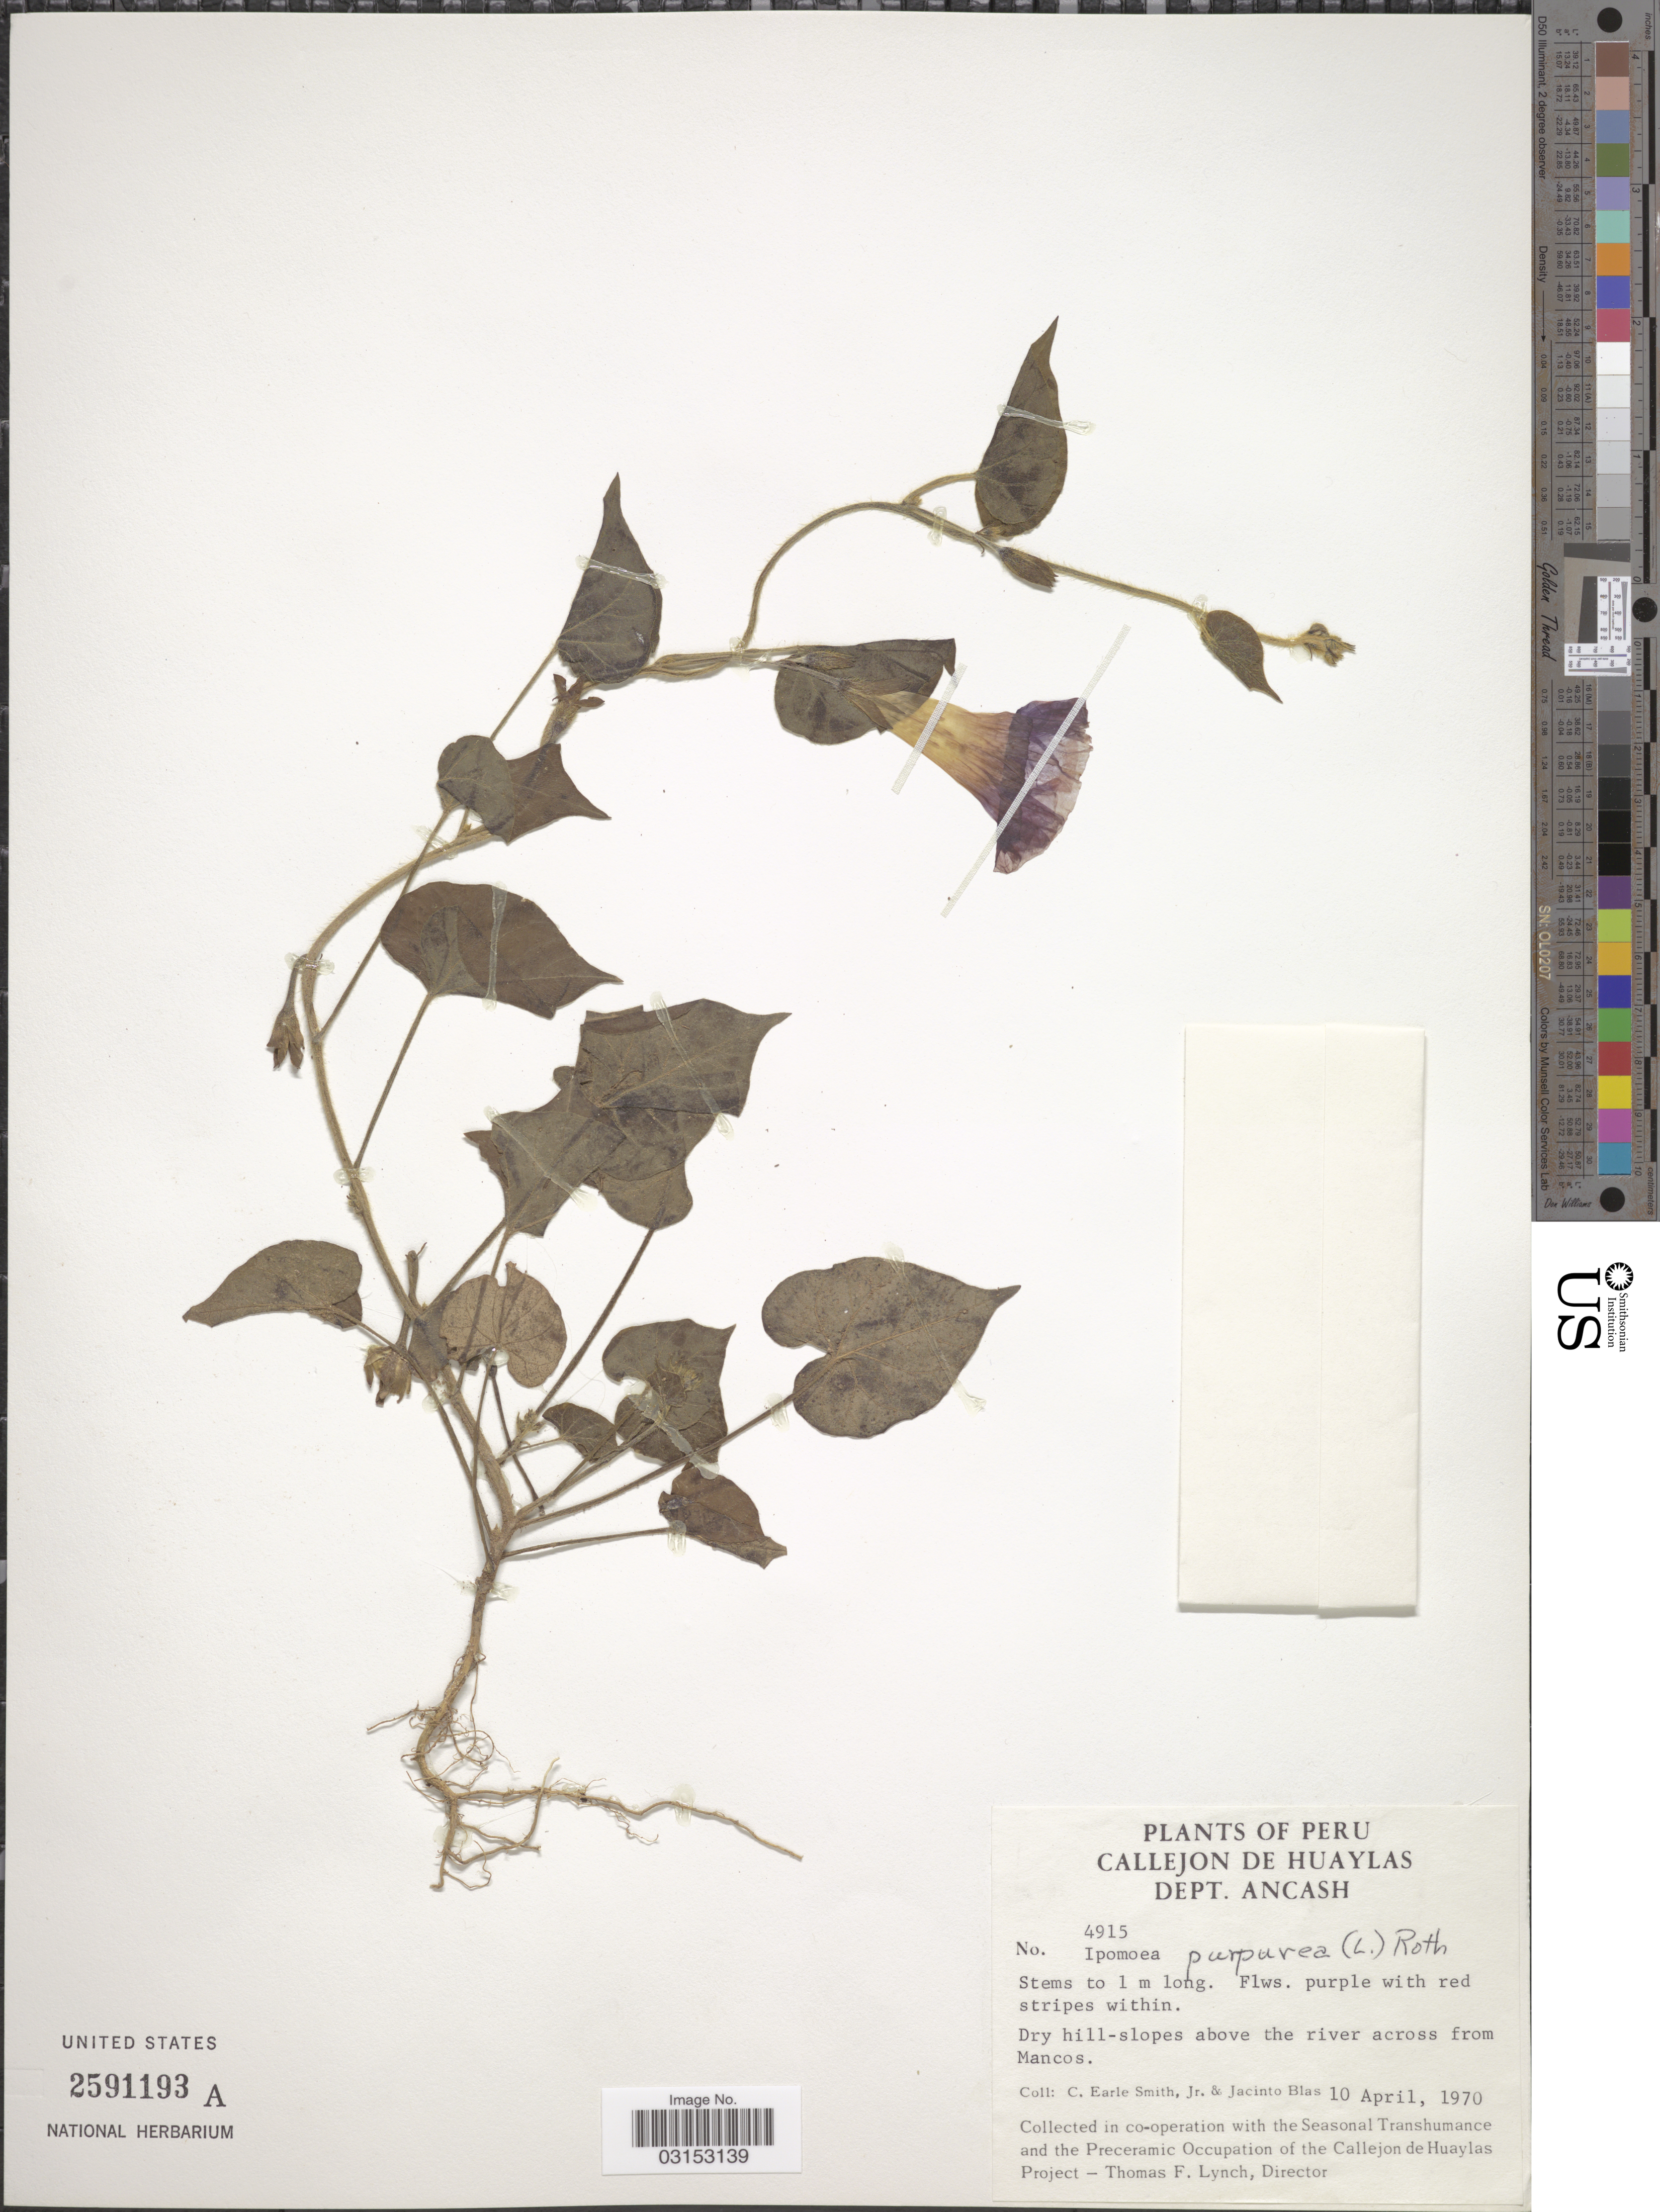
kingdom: Plantae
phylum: Tracheophyta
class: Magnoliopsida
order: Solanales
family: Convolvulaceae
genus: Ipomoea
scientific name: Ipomoea purpurea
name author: (L.) Roth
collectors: C. E. Smith Jr. & J. Blas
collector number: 4915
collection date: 1970-04-10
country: Peru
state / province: Ancash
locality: Callejon de Huaylas, Dept. Ancash. Dry hill-slopes above the river across from Mancos.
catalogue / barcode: US 2591193A